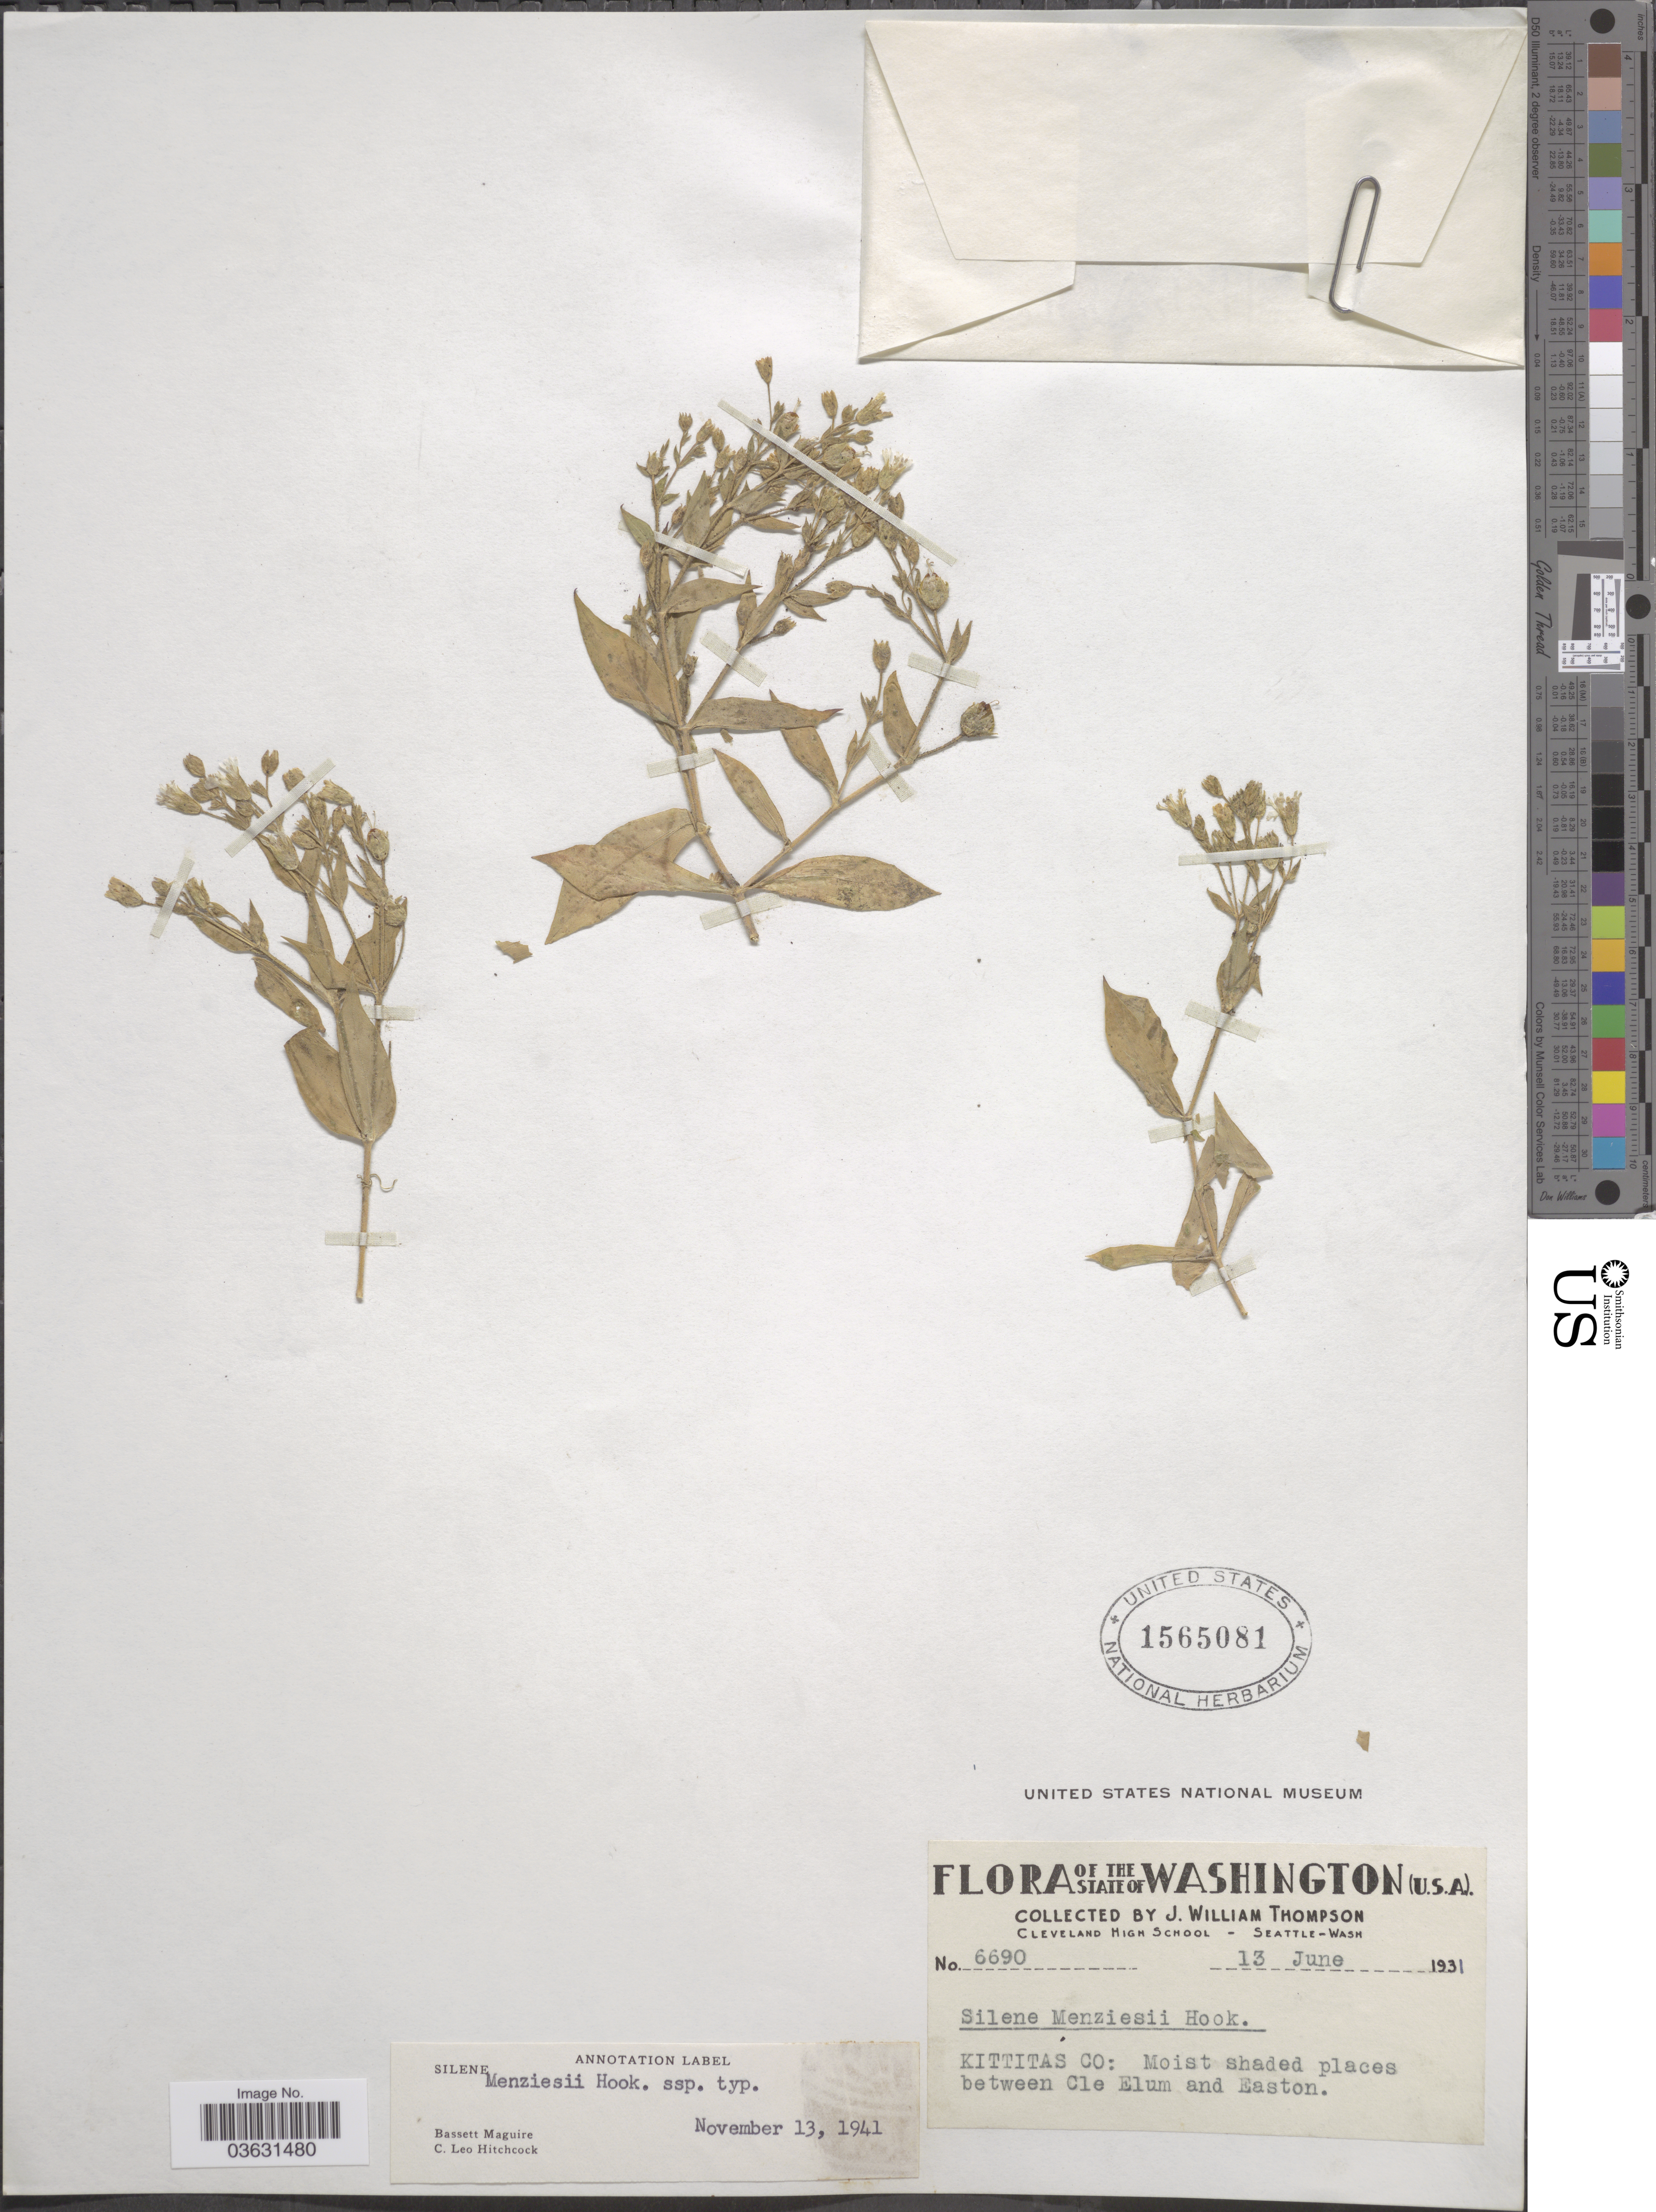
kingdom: Plantae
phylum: Tracheophyta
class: Magnoliopsida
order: Caryophyllales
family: Caryophyllaceae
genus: Silene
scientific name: Silene menziesii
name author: Hook.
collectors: J. W. Thompson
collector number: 6690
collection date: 1931-06-13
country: United States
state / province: Washington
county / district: Kittitas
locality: Kittitas Co: between Cle Elum and Easton.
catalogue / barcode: US 1565081